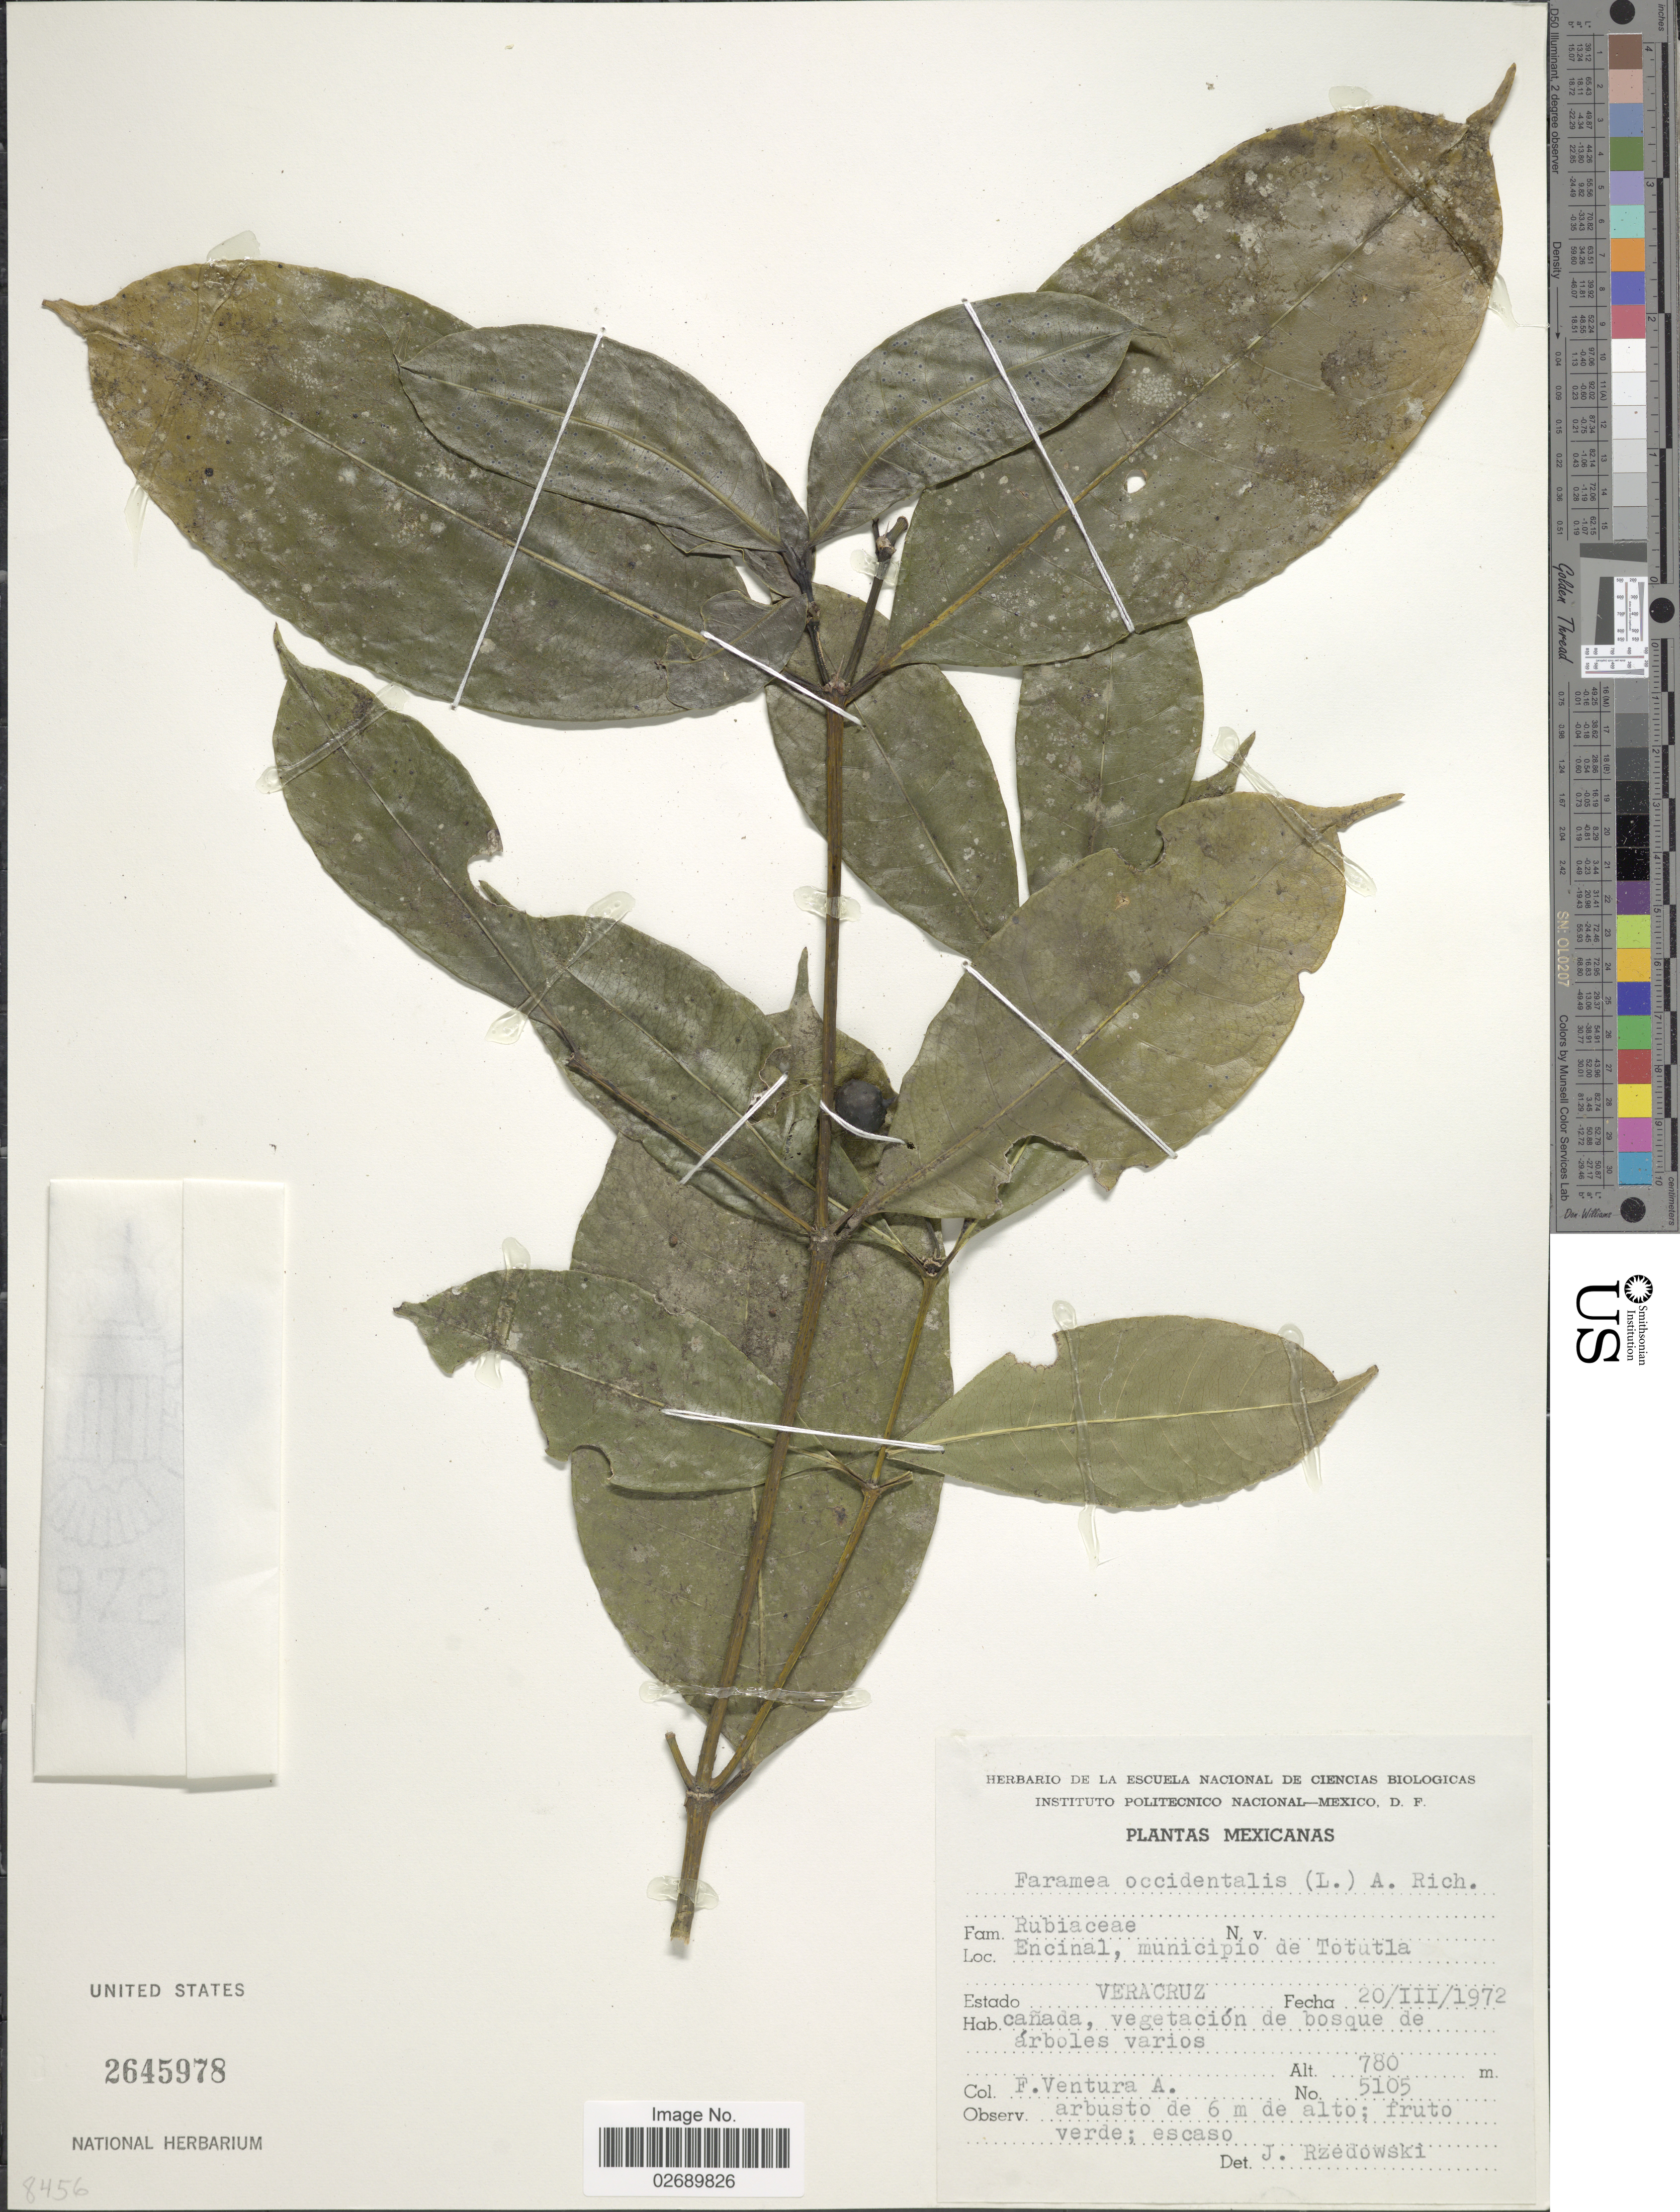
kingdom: Plantae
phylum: Tracheophyta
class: Magnoliopsida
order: Gentianales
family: Rubiaceae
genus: Faramea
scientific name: Faramea occidentalis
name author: (L.) A. Rich.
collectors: F. Ventura A.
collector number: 5105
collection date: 1972-03-20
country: Mexico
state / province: Veracruz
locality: Encinal municipio de Totutla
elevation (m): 780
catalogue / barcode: US 2645978